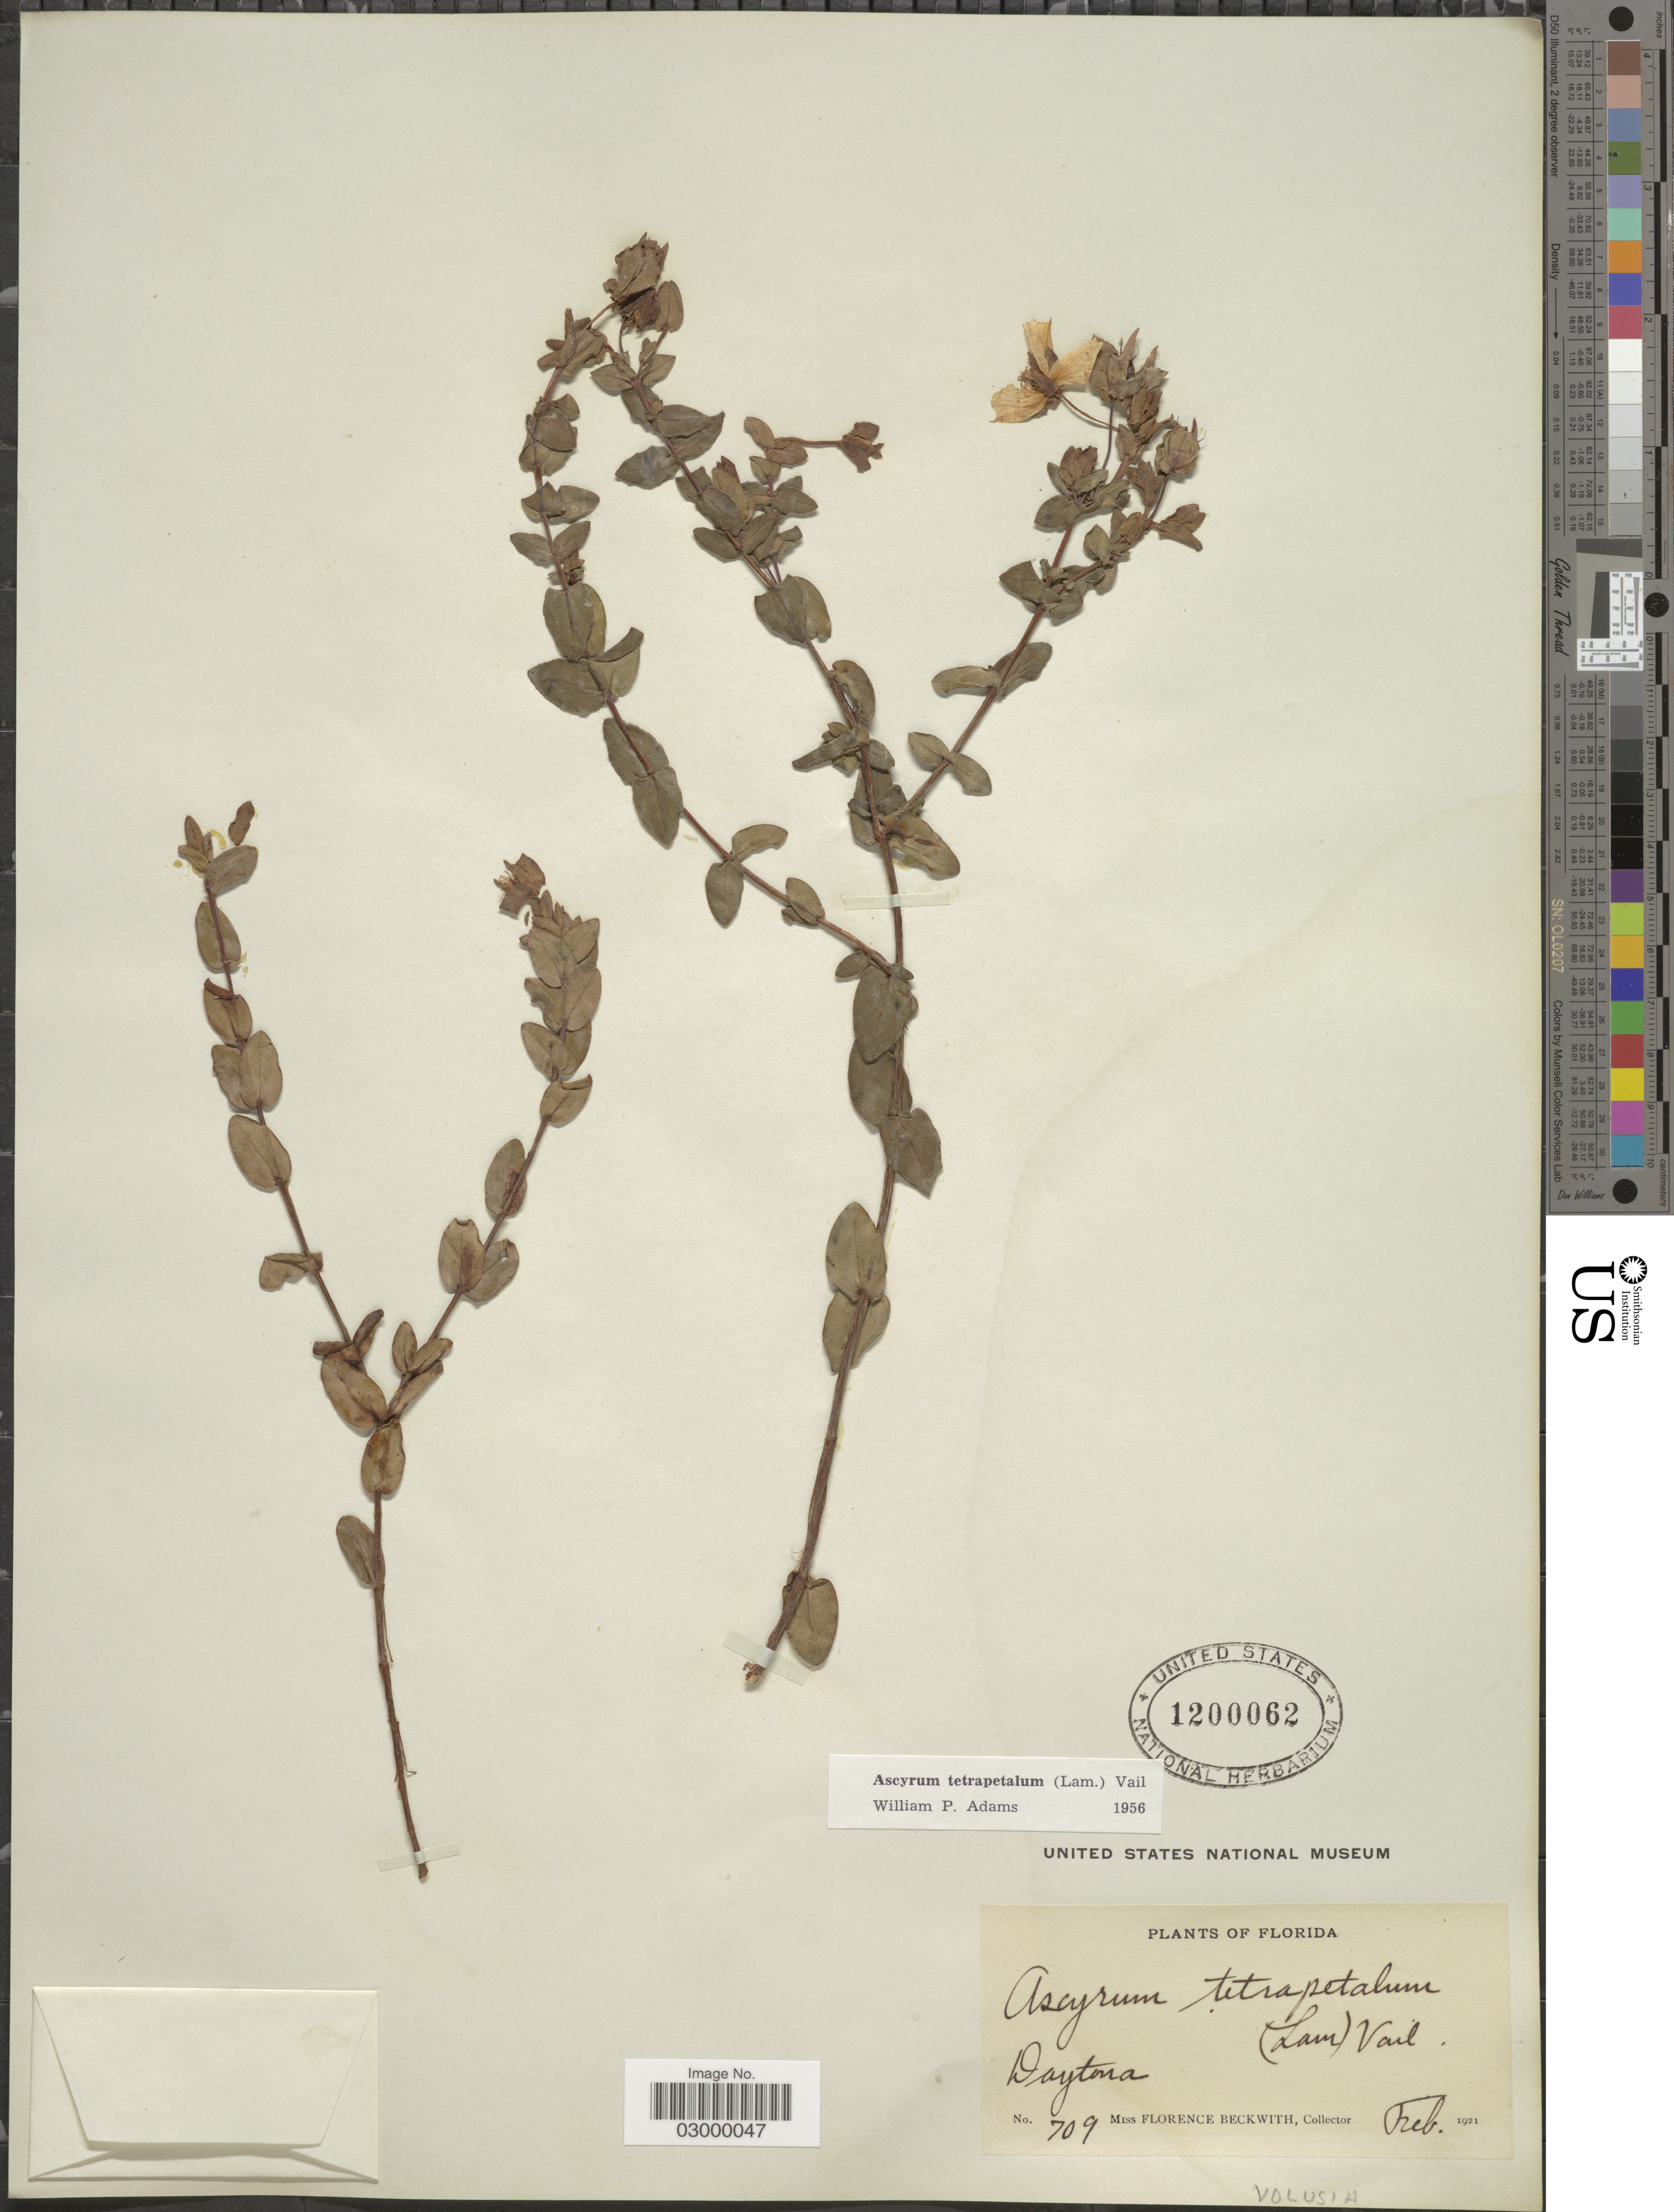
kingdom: Plantae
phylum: Tracheophyta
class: Magnoliopsida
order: Malpighiales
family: Hypericaceae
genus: Hypericum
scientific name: Hypericum tetrapetalum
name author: Lam.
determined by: Strong, Mark T., (BOT), Smithsonian Institution - National Museum of Natural History (UNITED STATES)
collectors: F. Beckwith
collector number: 709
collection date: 1921-02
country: United States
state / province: Florida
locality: Daytona, Volusia.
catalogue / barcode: US 1200062